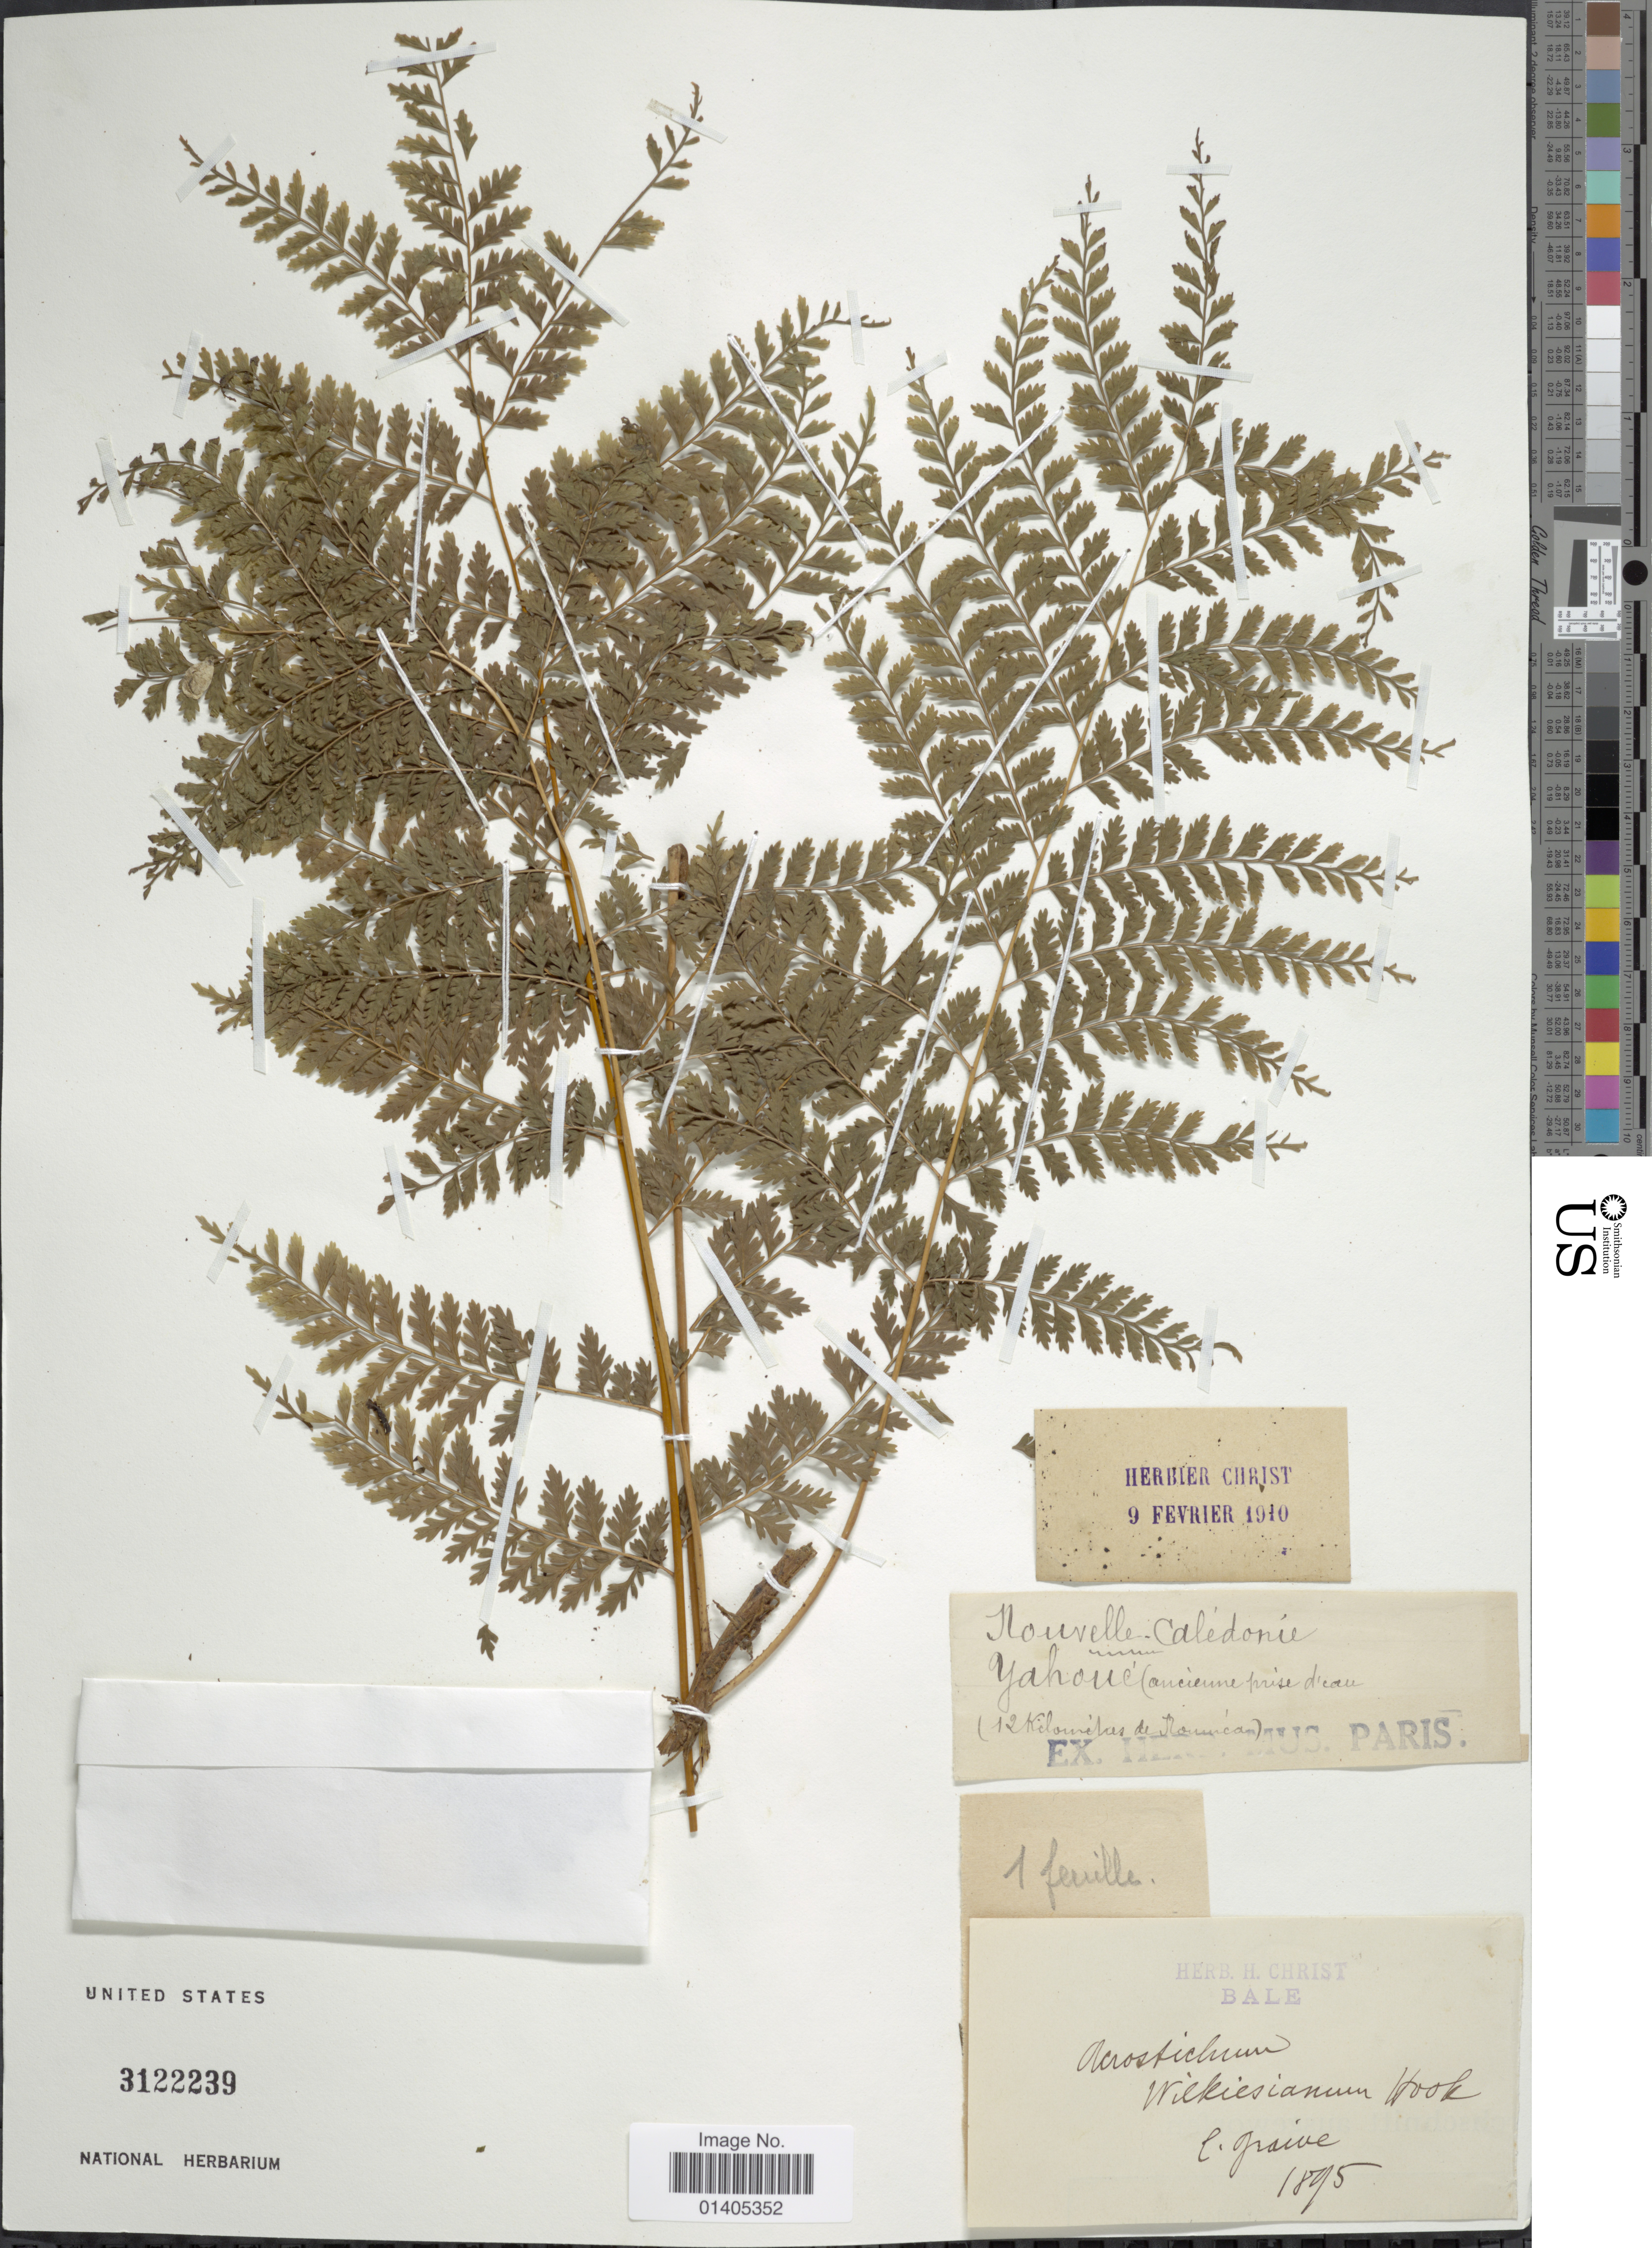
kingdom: Plantae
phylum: Tracheophyta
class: Polypodiopsida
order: Osmundales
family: Osmundaceae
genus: Leptopteris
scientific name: Leptopteris wilkesiana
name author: (Brack.) Christ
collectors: H. Christ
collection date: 1895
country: New Caledonia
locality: Graive [interpreted]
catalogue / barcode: US 3122239